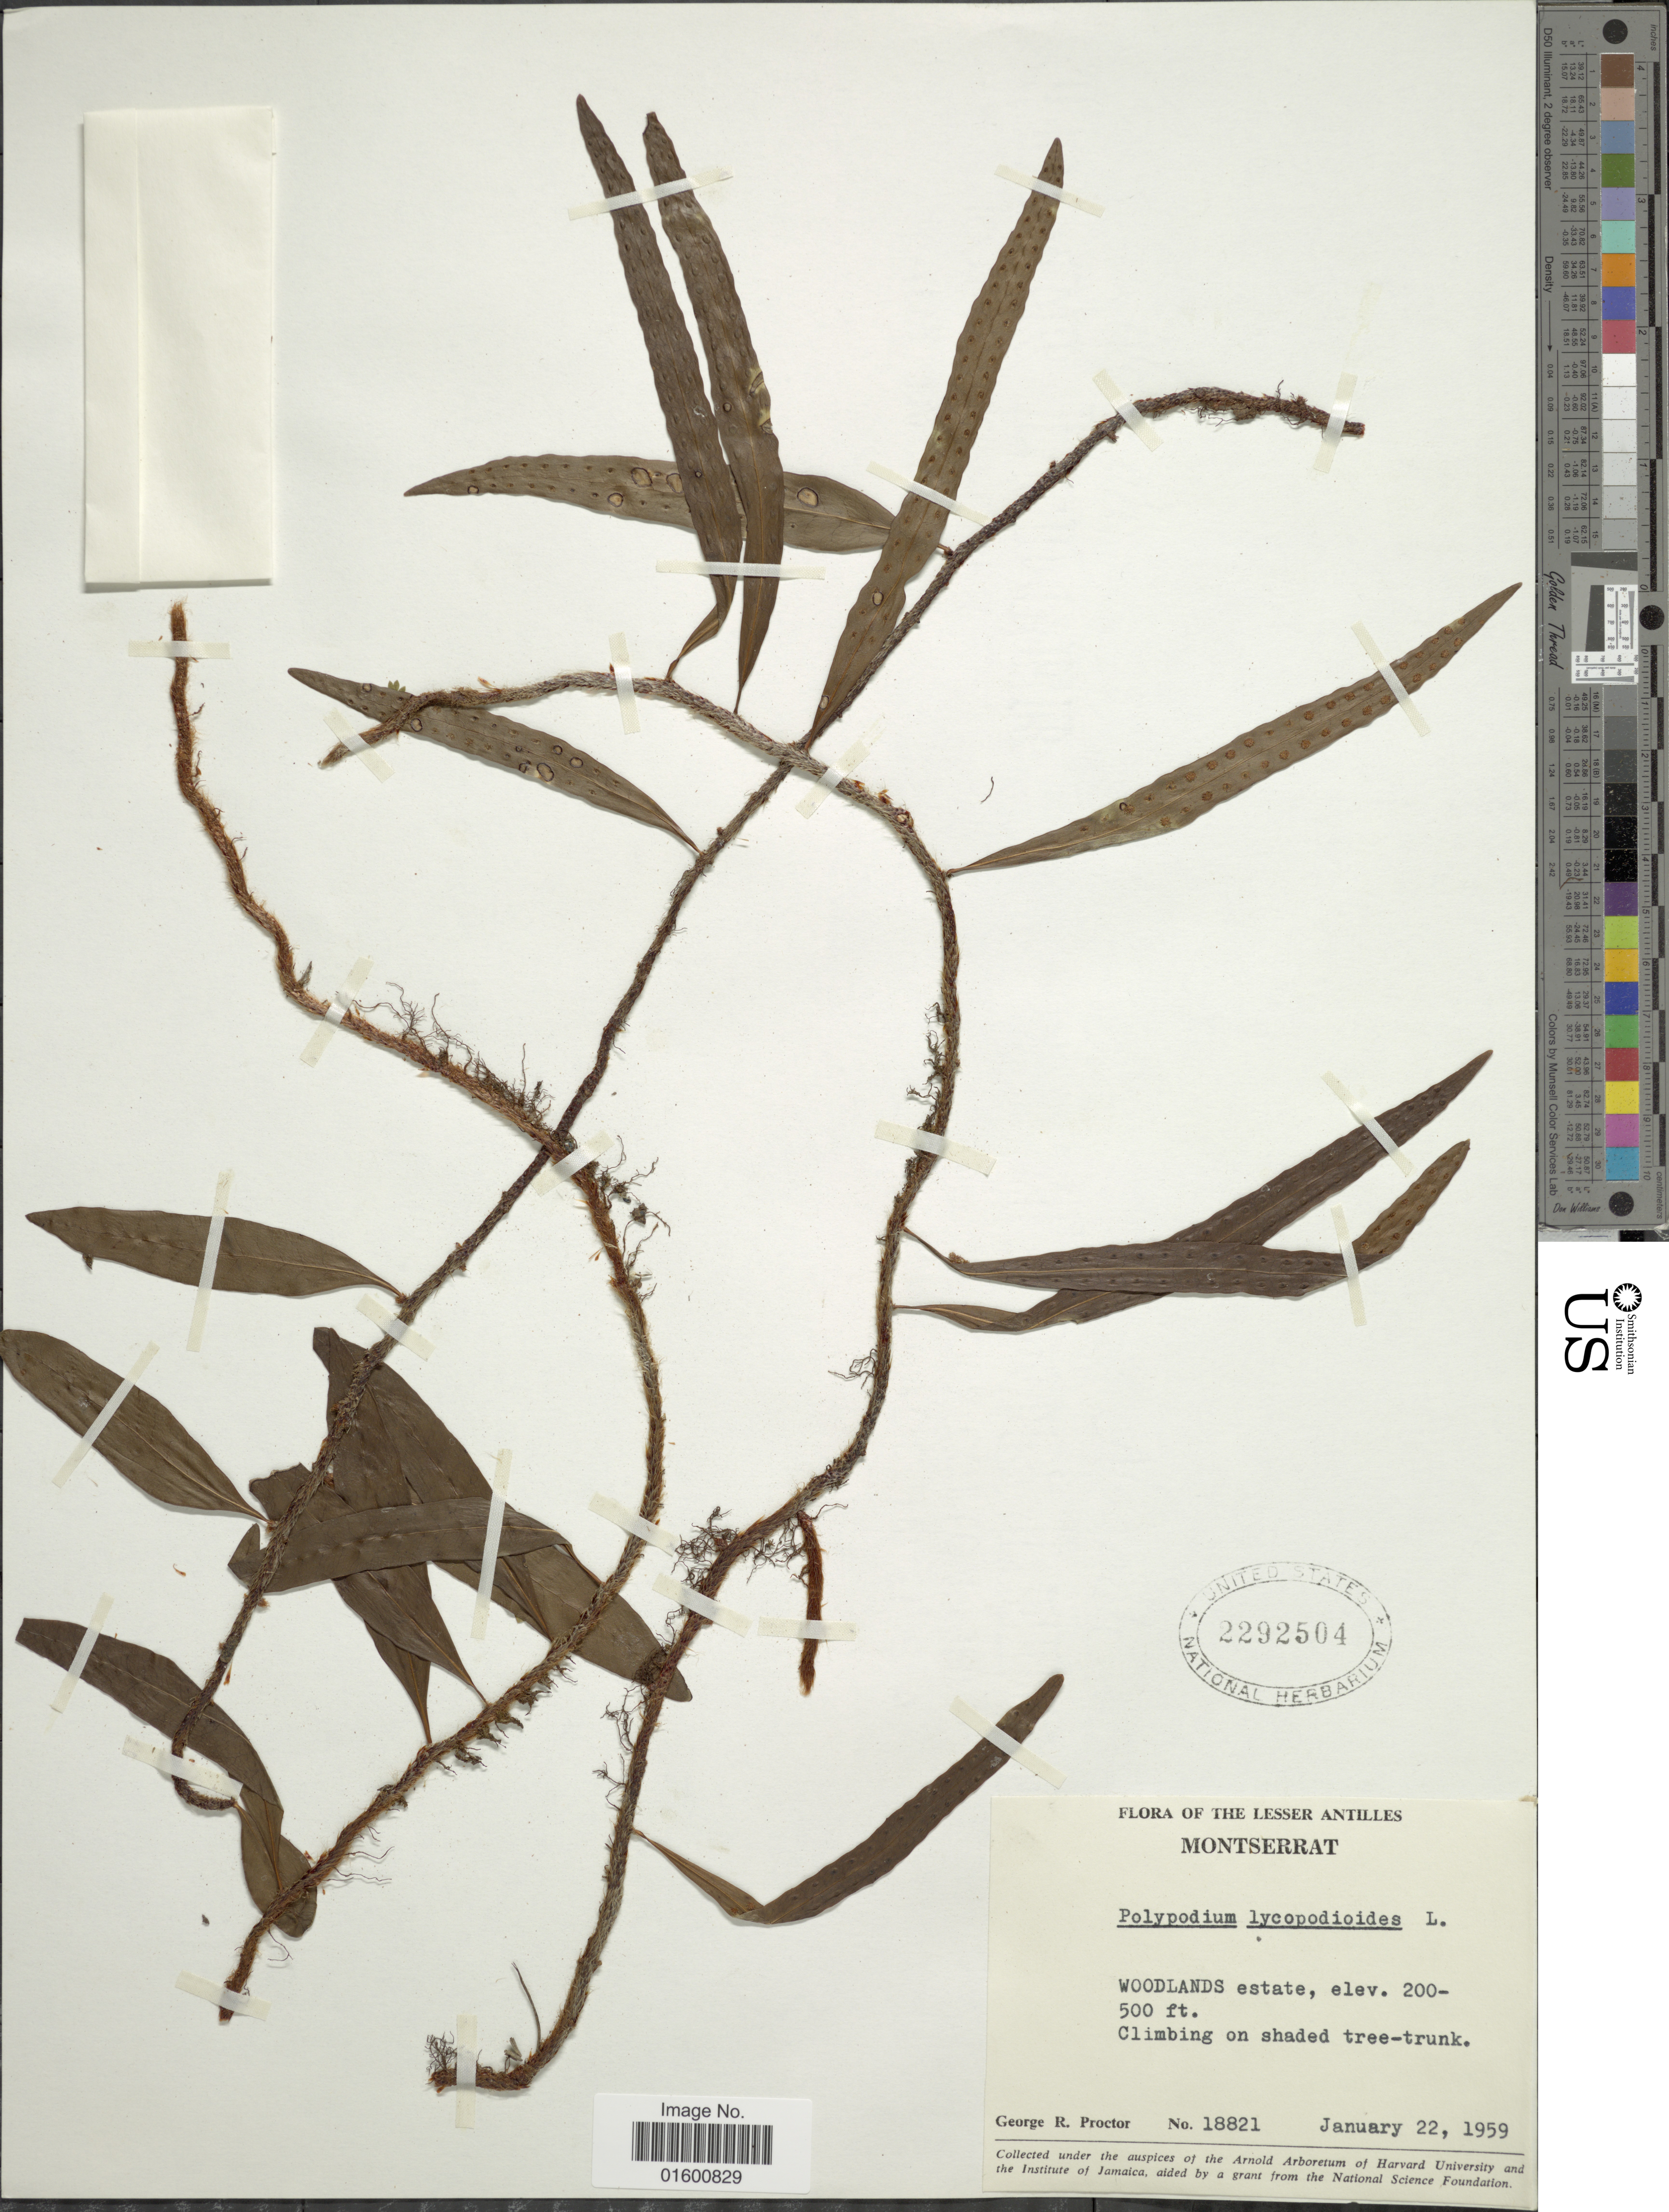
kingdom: Plantae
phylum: Tracheophyta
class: Polypodiopsida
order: Polypodiales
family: Polypodiaceae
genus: Microgramma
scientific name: Microgramma lycopodioides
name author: (L.) Copel.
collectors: G. Proctor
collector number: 18821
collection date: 1959-01-22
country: Montserrat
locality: Lesser Antilles, Montserrat, Woodlands estate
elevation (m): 61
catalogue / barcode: US 2292504